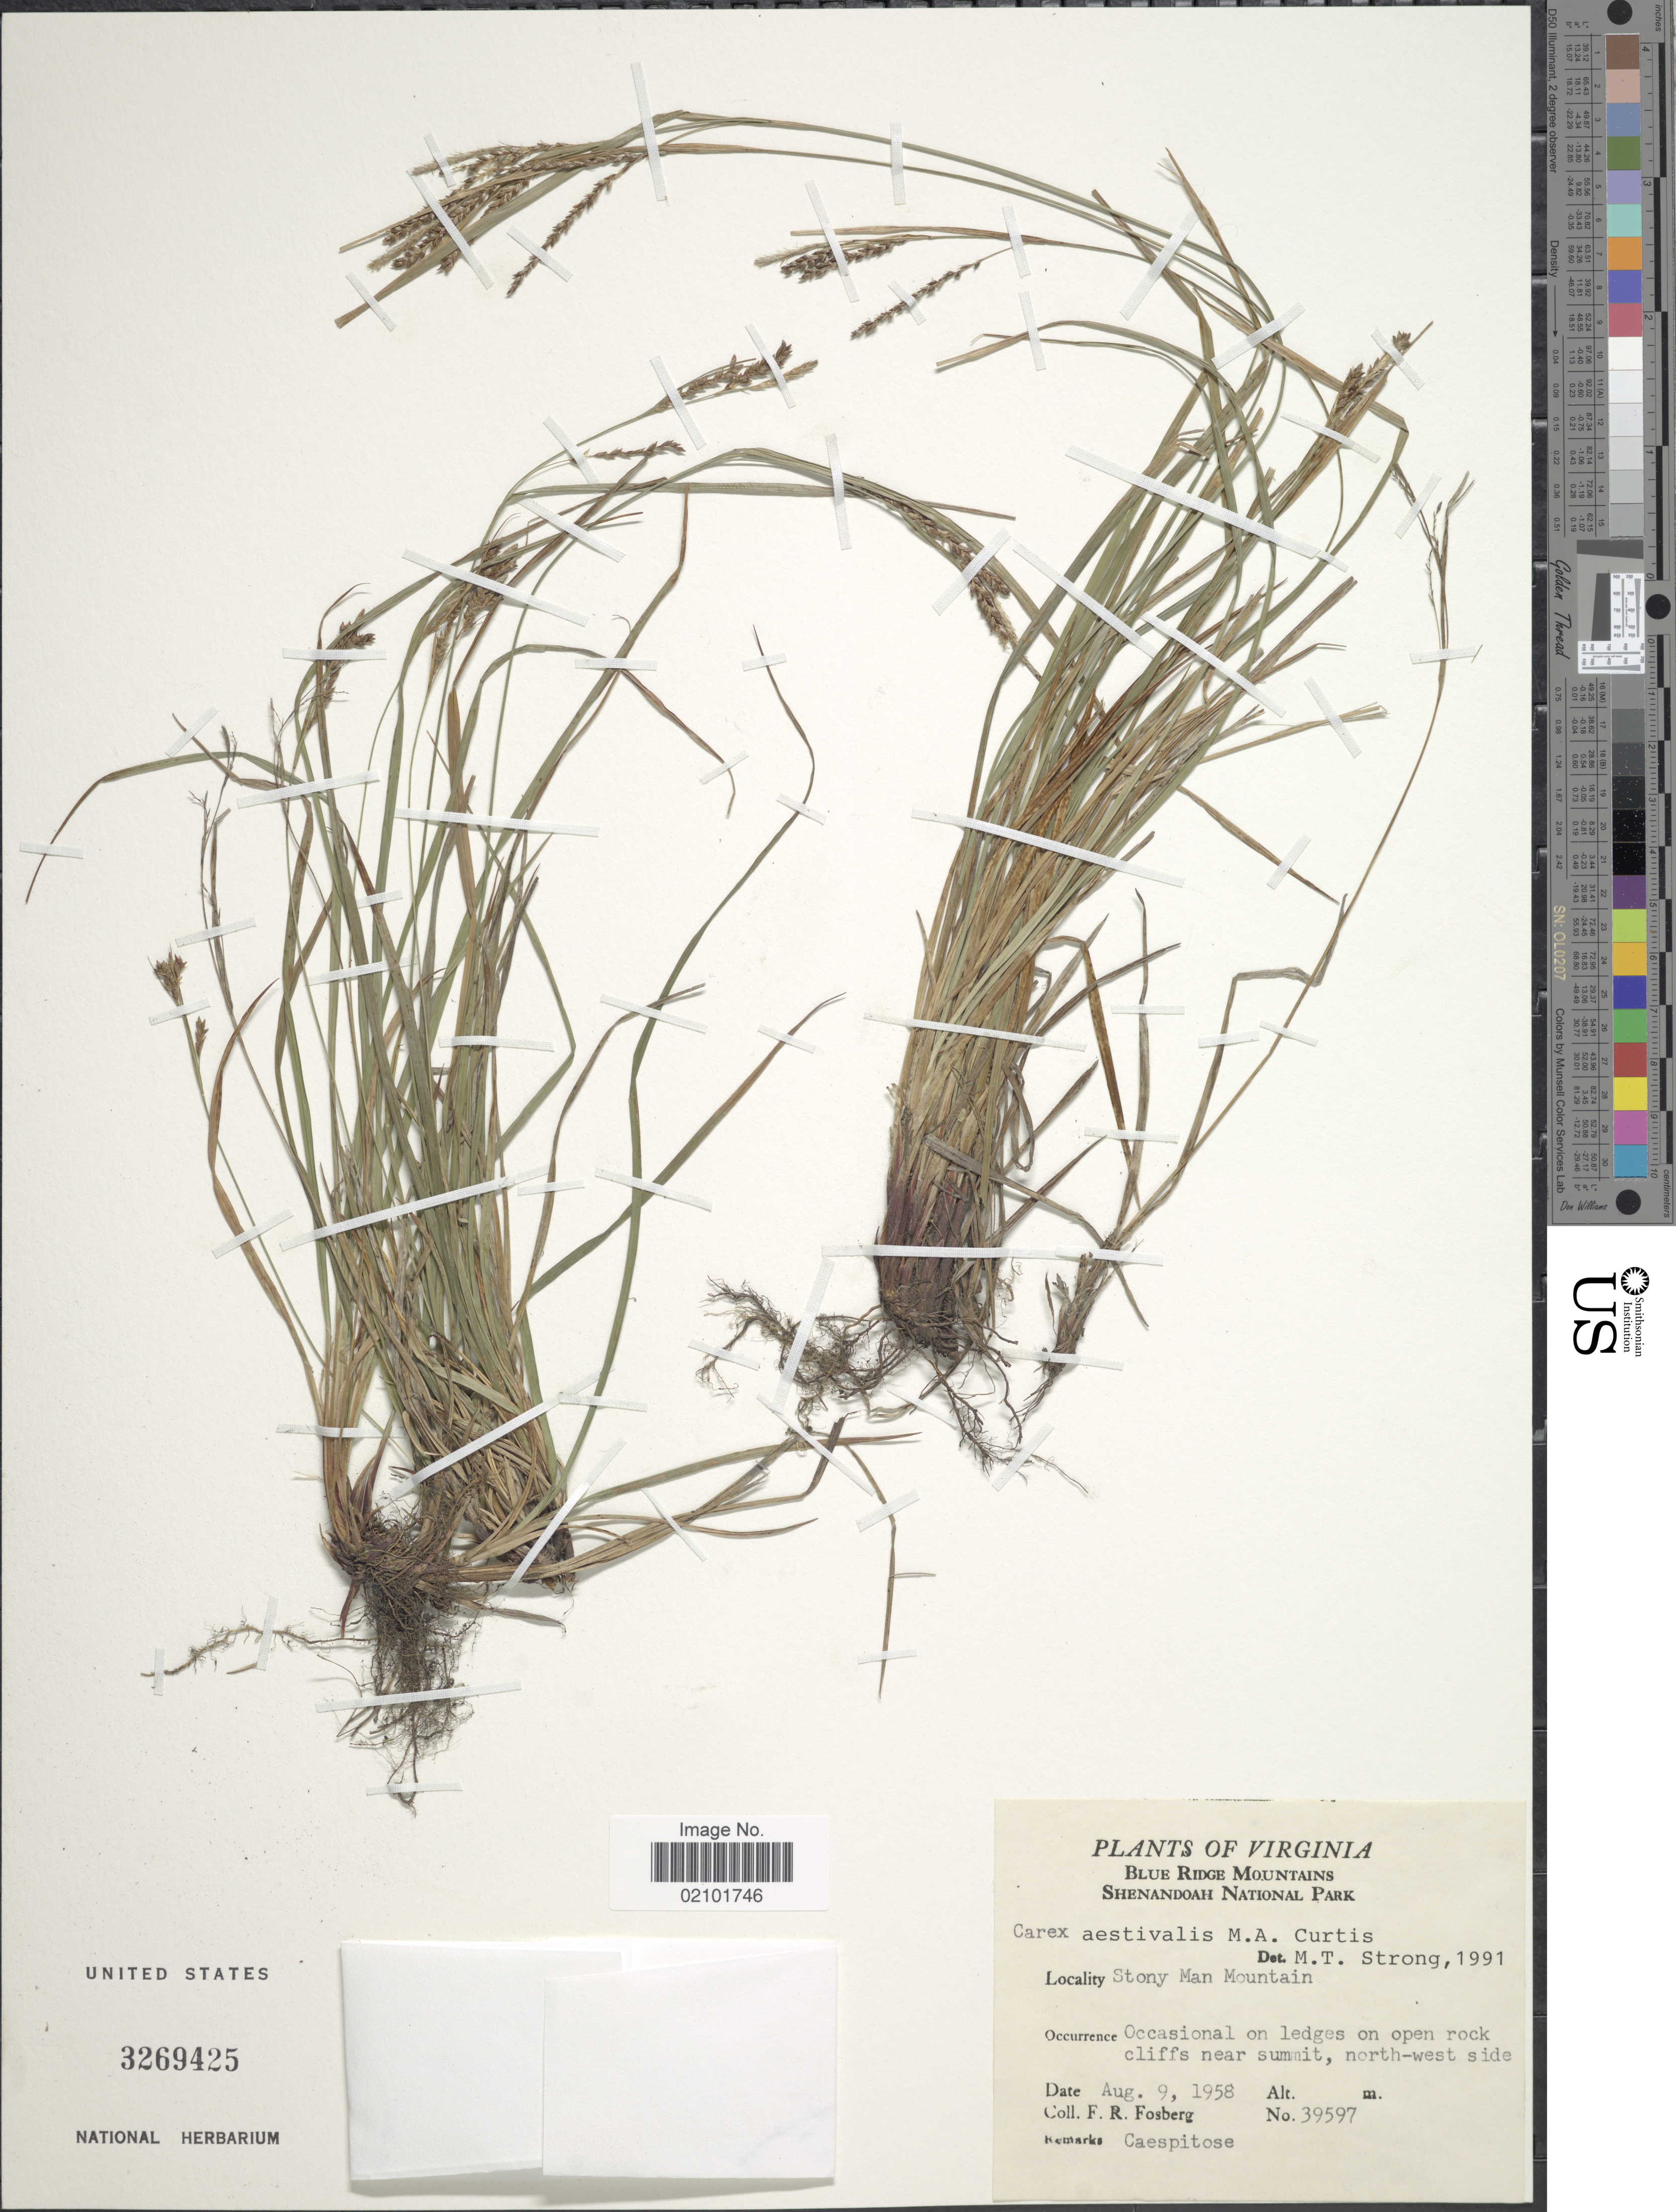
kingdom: Plantae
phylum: Tracheophyta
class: Liliopsida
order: Poales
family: Cyperaceae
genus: Carex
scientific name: Carex aestivalis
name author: M.A. Curtis ex A. Gray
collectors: F. R. Fosberg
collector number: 39597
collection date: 1958-08-09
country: United States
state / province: Virginia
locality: Blue Ridge Mountains. Shenandoah National Park. Stony Man Mountain. near summit, north-west side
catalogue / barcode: US 3269425